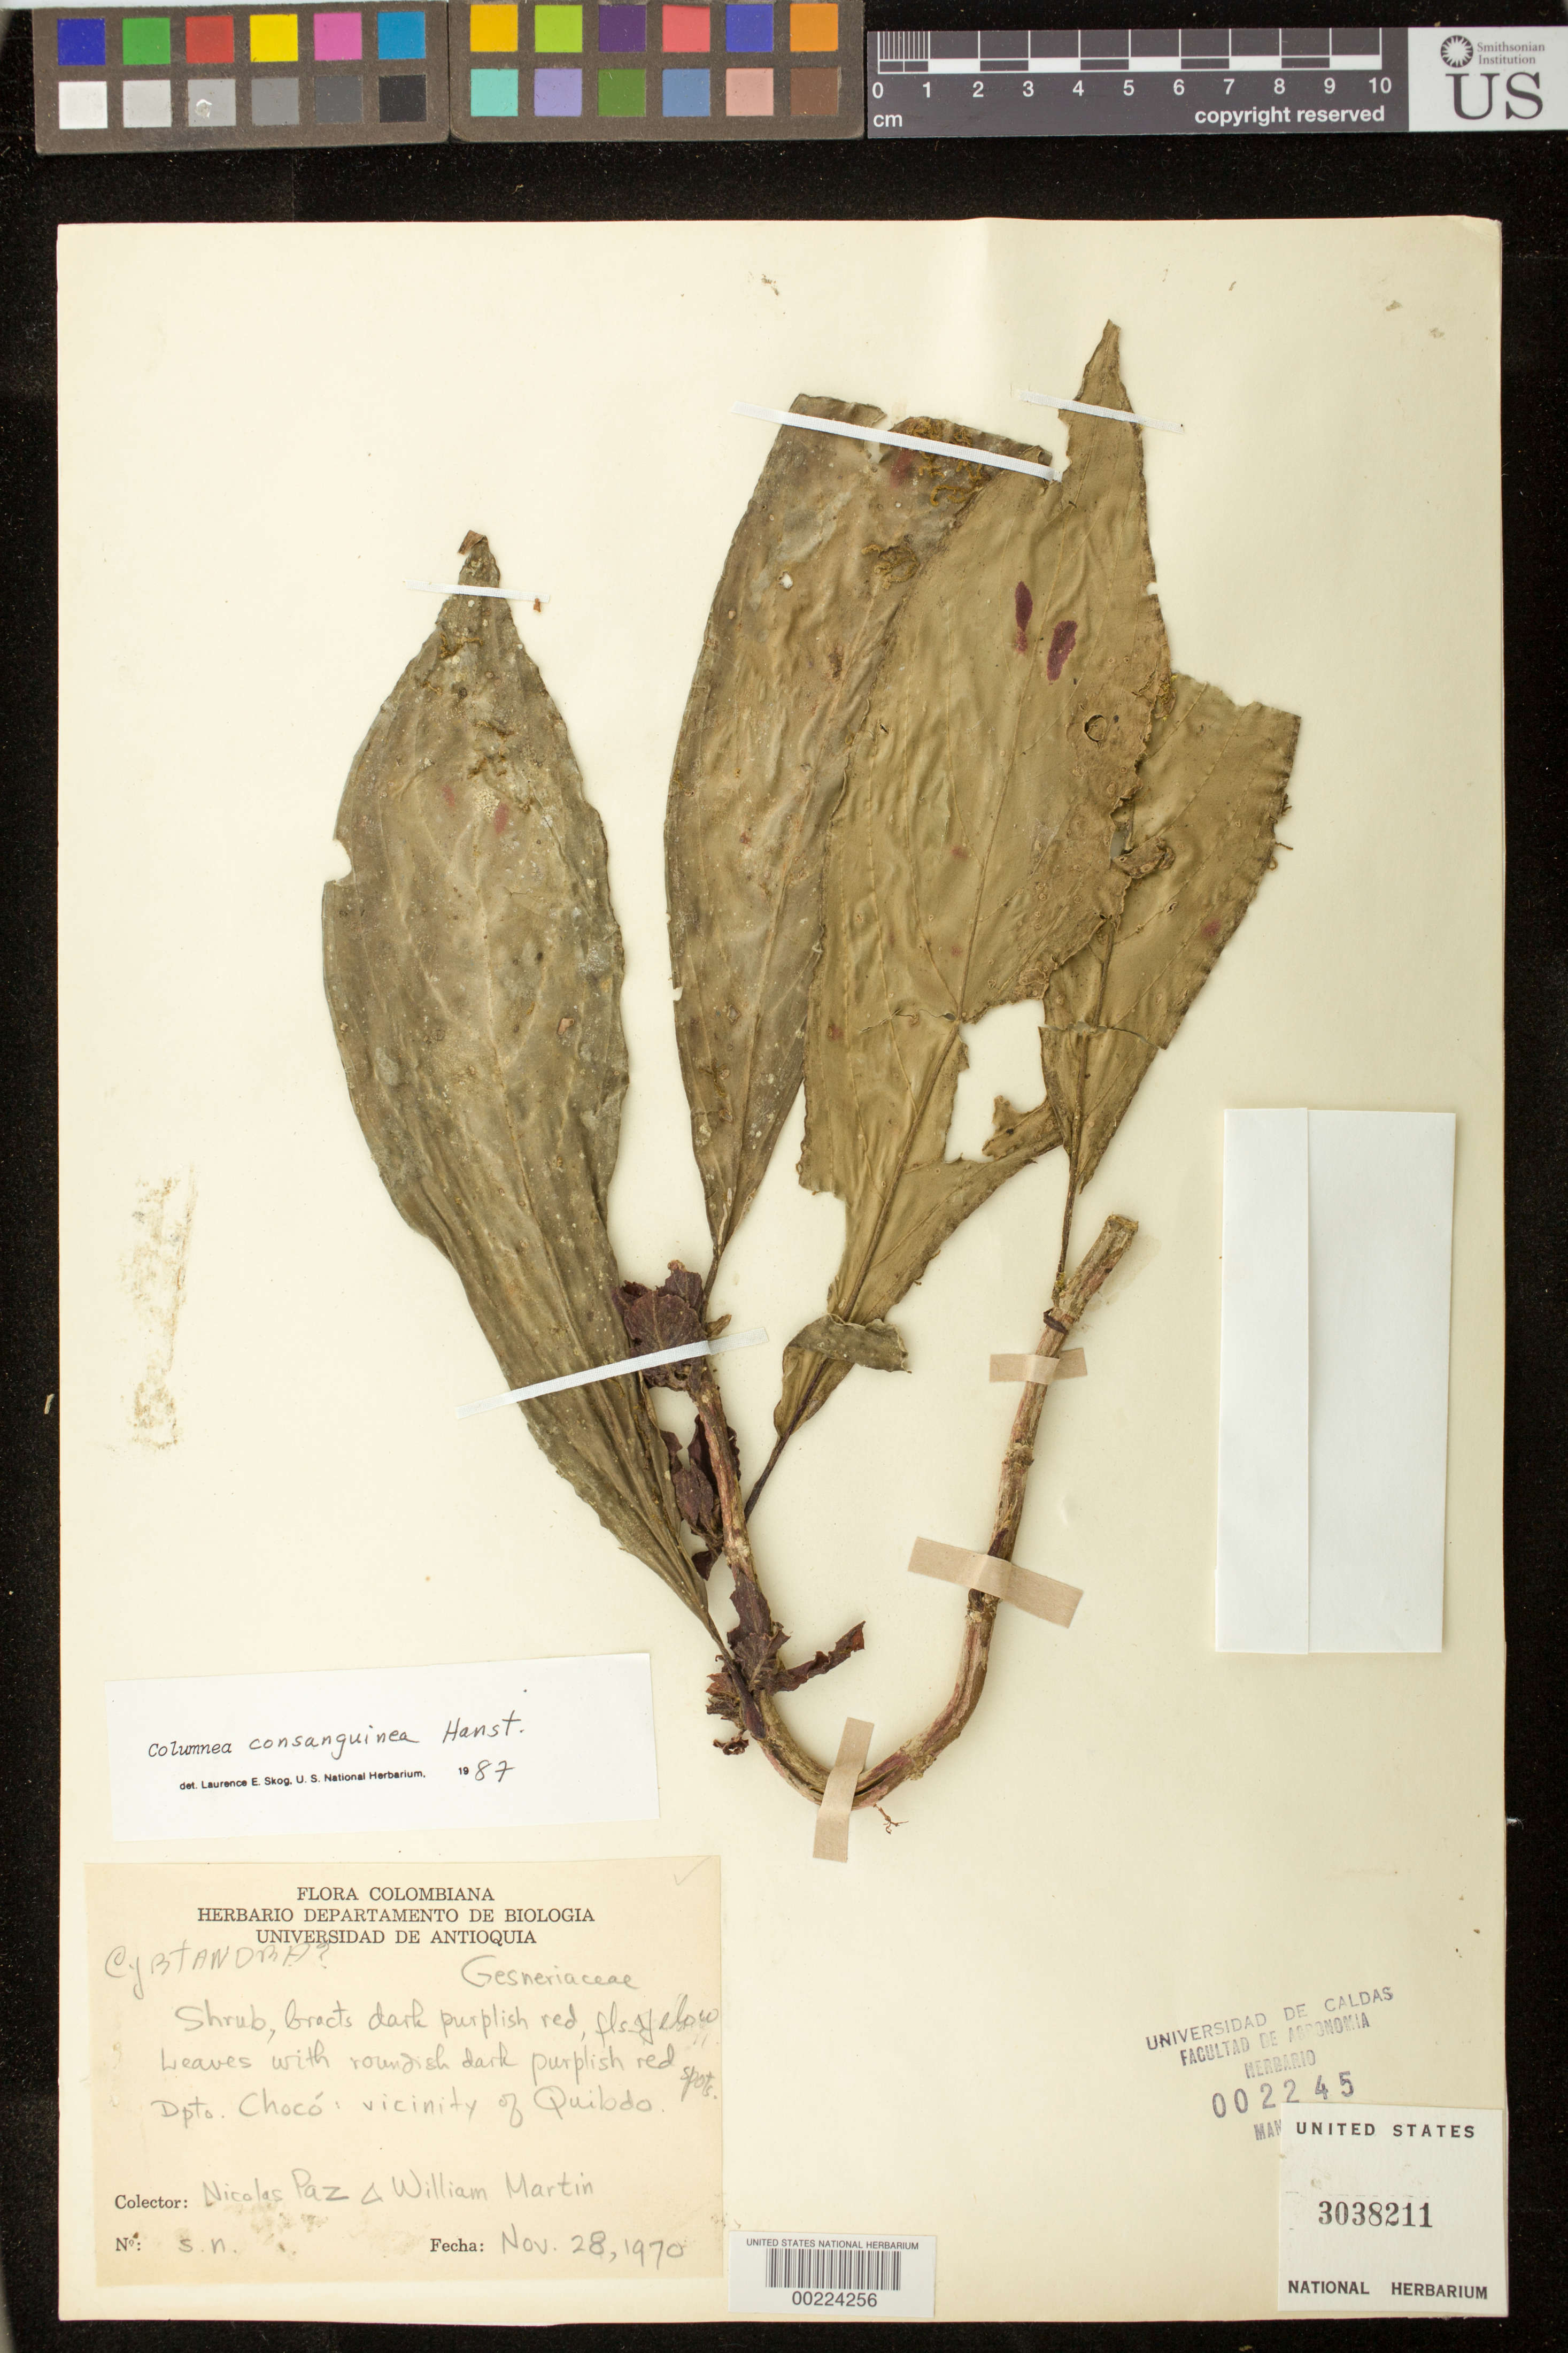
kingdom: Plantae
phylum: Tracheophyta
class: Magnoliopsida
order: Lamiales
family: Gesneriaceae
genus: Columnea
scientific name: Columnea consanguinea Hanst. var. consanguinea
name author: (Hanst.) Hanst.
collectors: N. Paz & W. Martin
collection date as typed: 28 Nov 1970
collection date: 1970-11-28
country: Colombia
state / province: Chocó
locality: Vicinity of Quibdo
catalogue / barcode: US 3038211